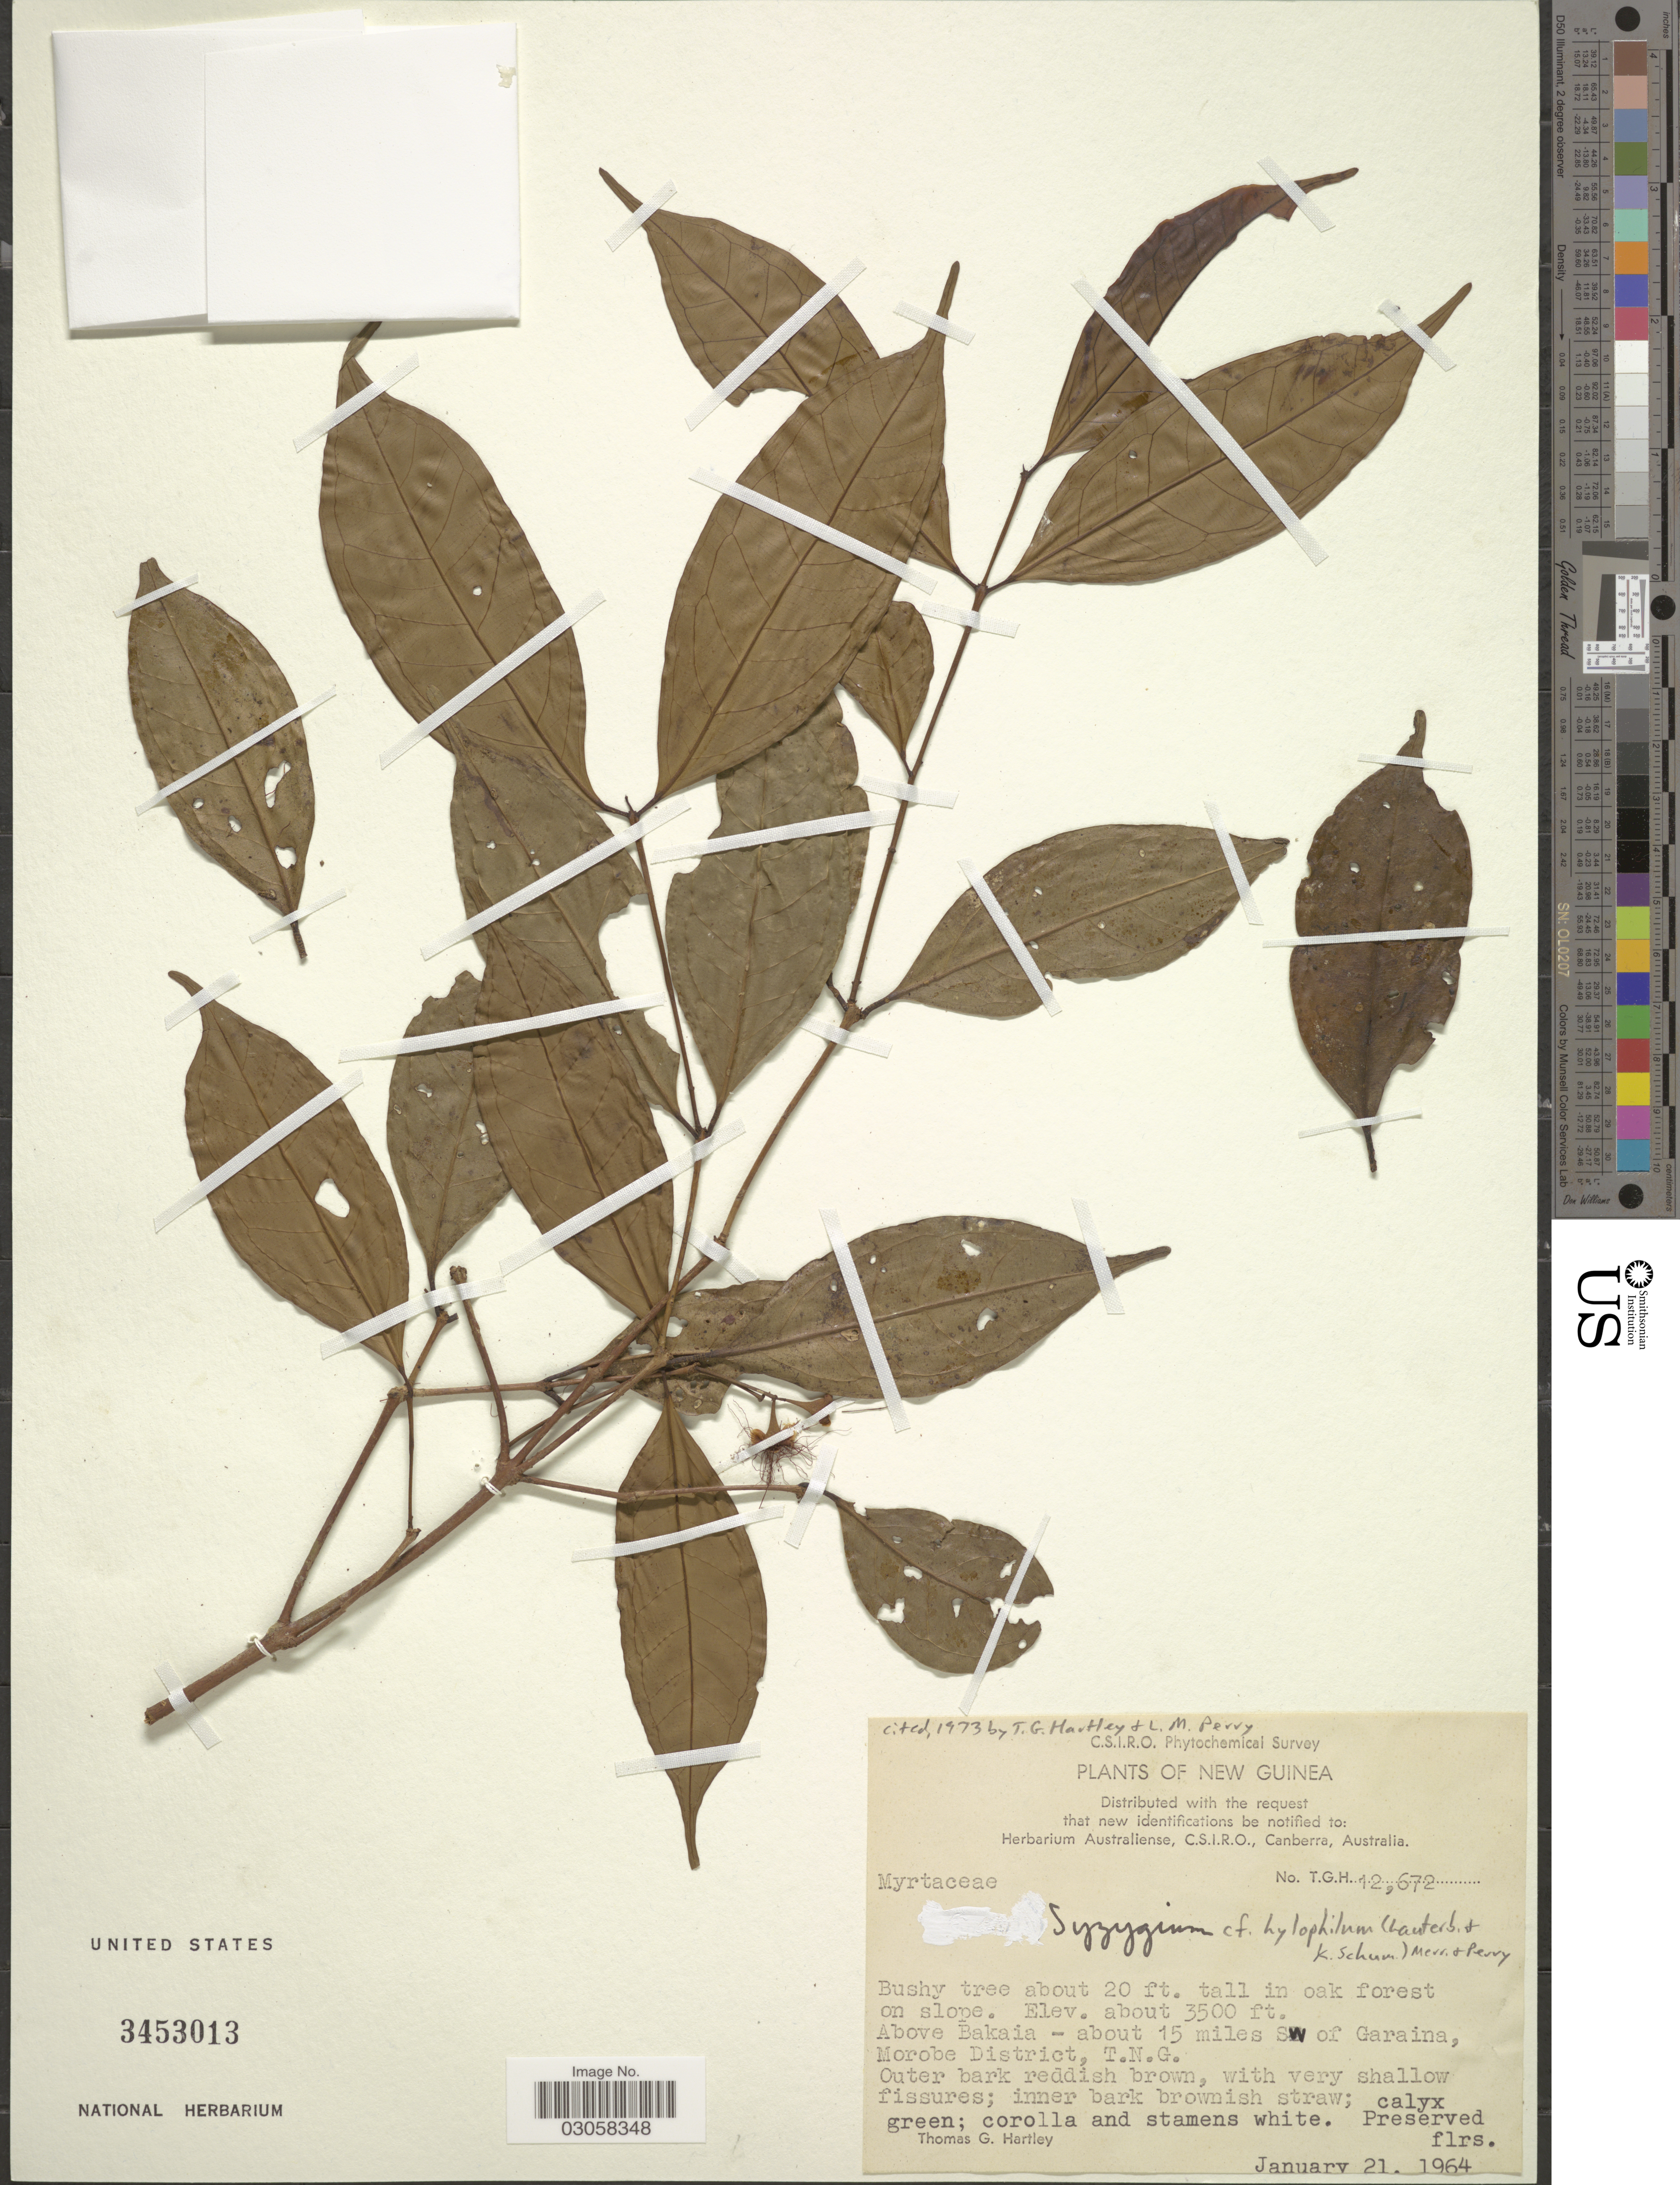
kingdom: Plantae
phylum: Tracheophyta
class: Magnoliopsida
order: Myrtales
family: Myrtaceae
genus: Syzygium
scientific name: Syzygium hylophilum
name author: (Lauterb. & K. Schum.) Merr. & L.M. Perry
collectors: T. G. Hartley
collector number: T.G.H.12672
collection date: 1964-01-21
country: Papua New Guinea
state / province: Morobe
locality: New Guinea. Above Bakaia - about 15 miles SW of Garaina, Morobe District, T. N. G.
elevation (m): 1067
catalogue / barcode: US 3453013